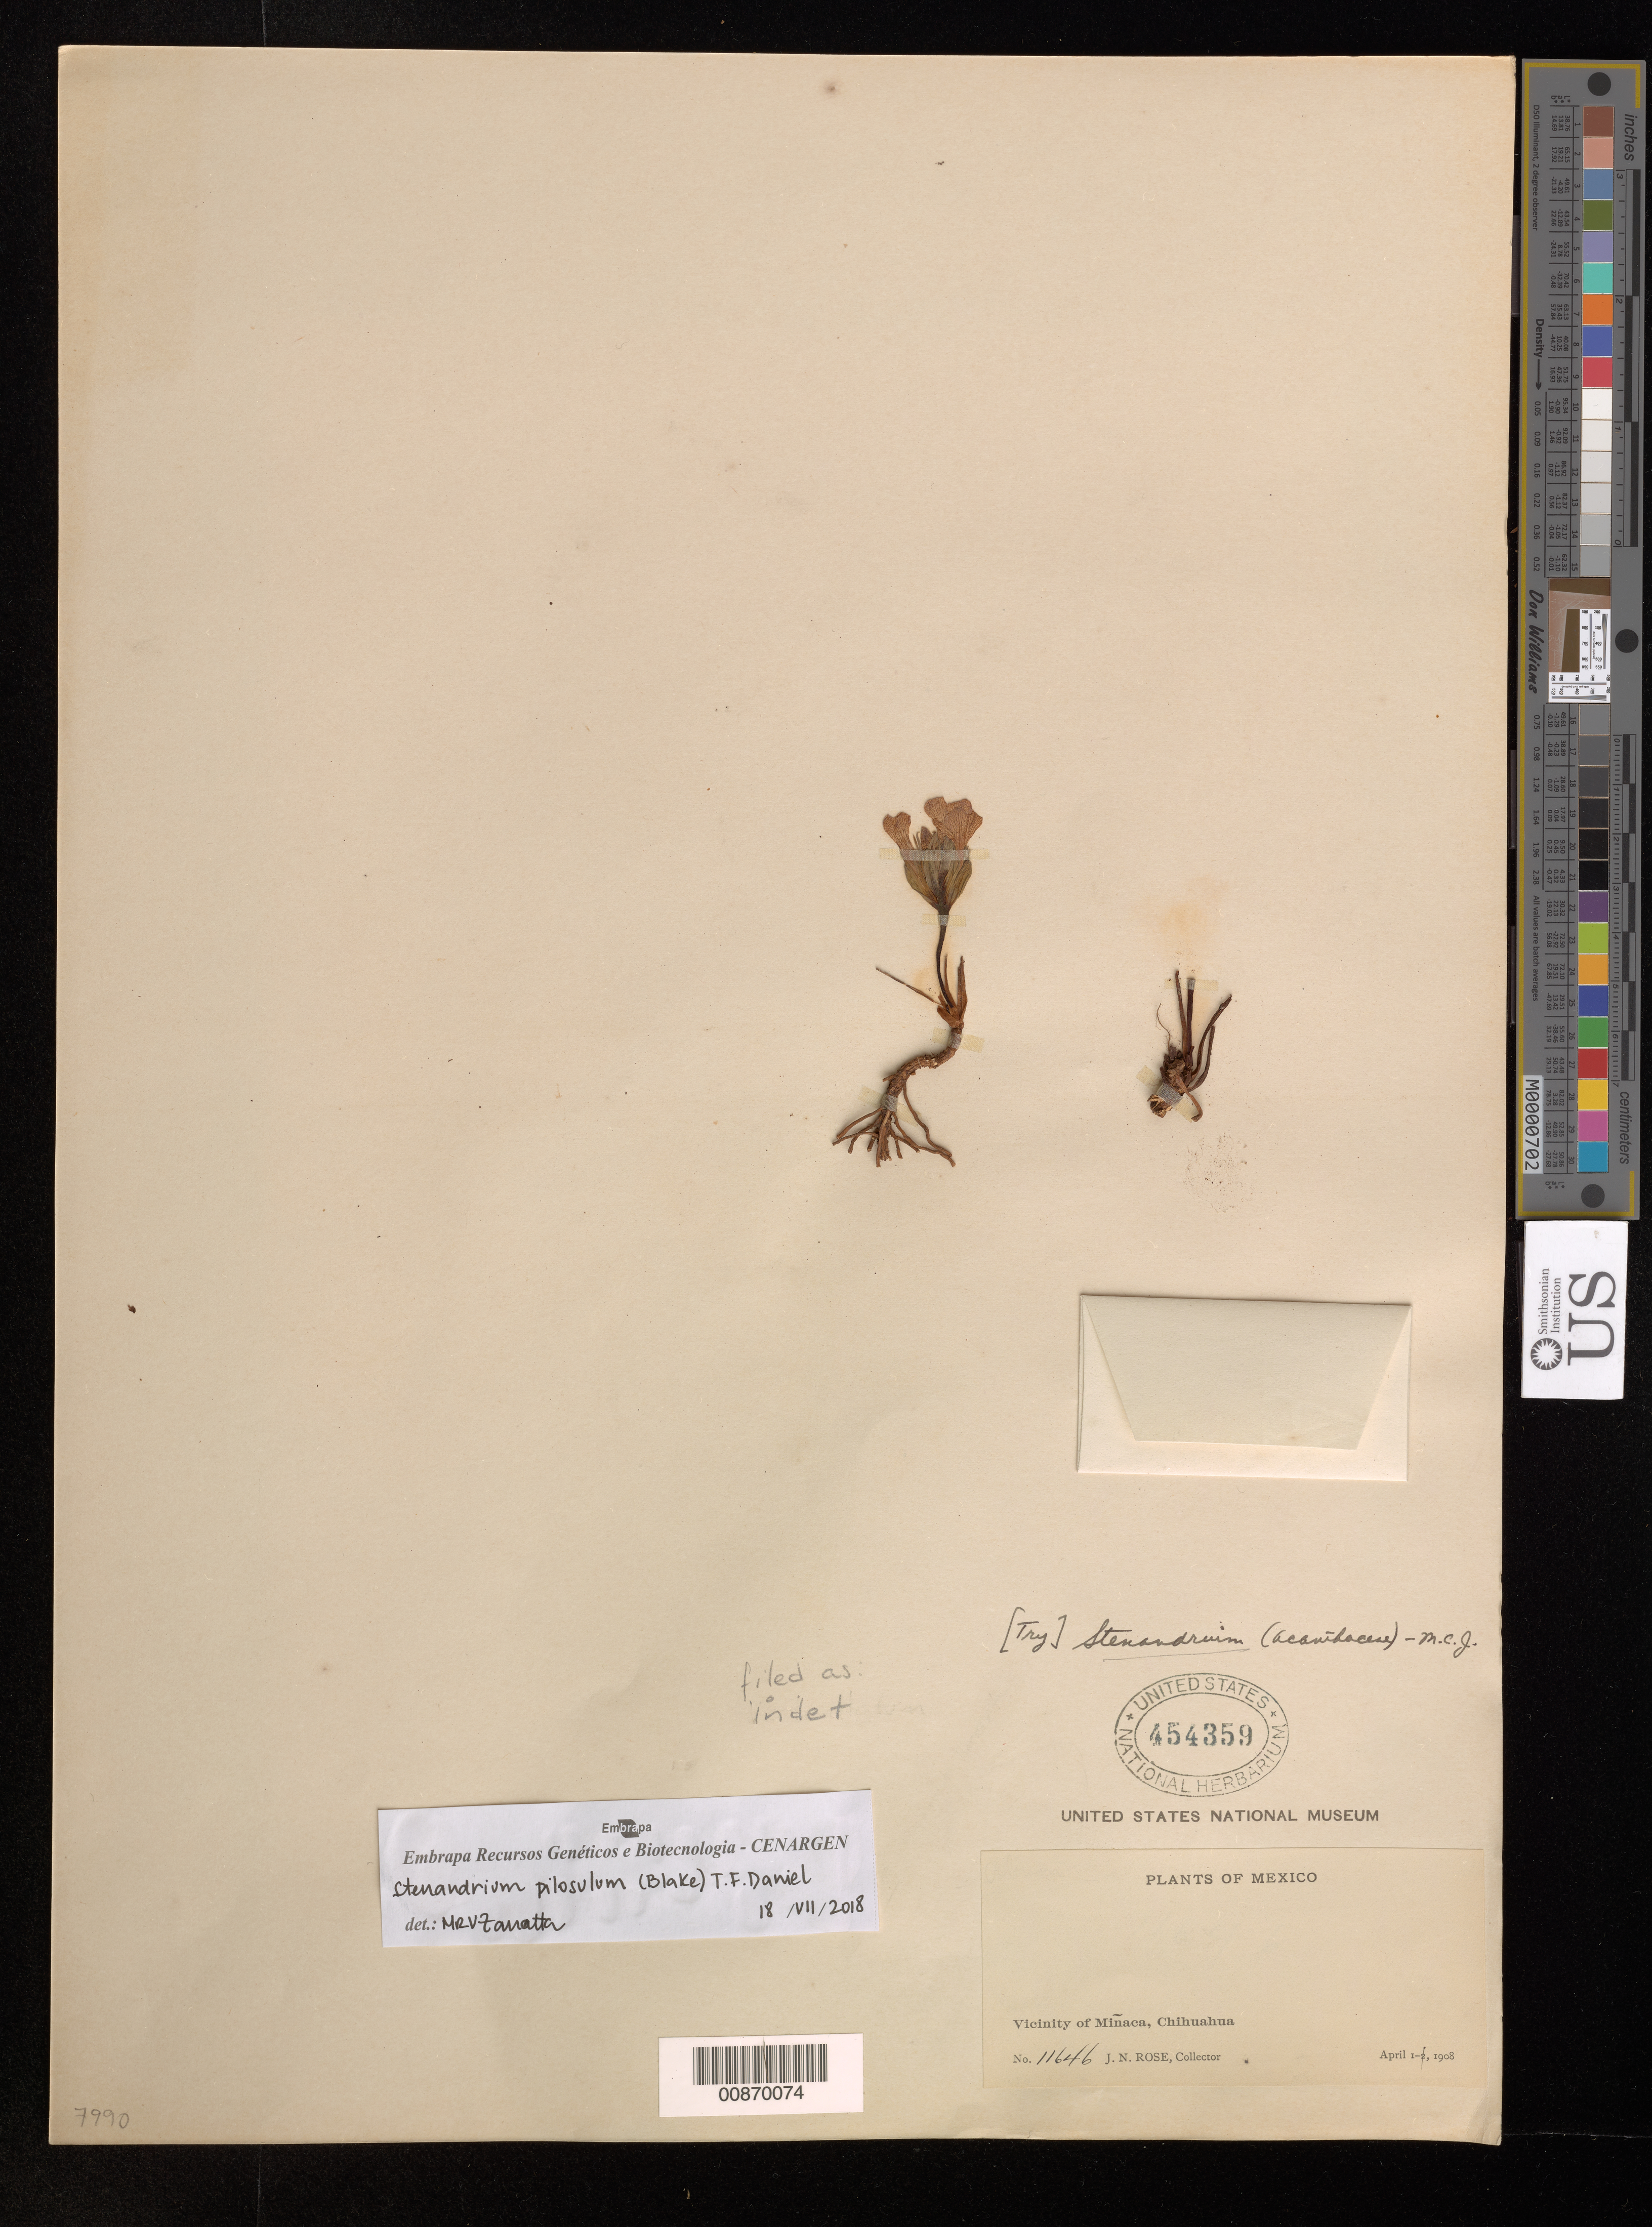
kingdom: Plantae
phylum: Tracheophyta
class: Magnoliopsida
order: Lamiales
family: Acanthaceae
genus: Stenandrium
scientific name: Stenandrium pilosulum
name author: (S.F. Blake) T.F. Daniel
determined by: Rosa Vargas Zanatta, María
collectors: J. N. Rose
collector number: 11646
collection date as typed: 01 Apr 1908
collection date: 1908-04-01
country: Mexico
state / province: Chihuahua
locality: Vicinity of Miñaca, Chihuahua.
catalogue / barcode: US 454359